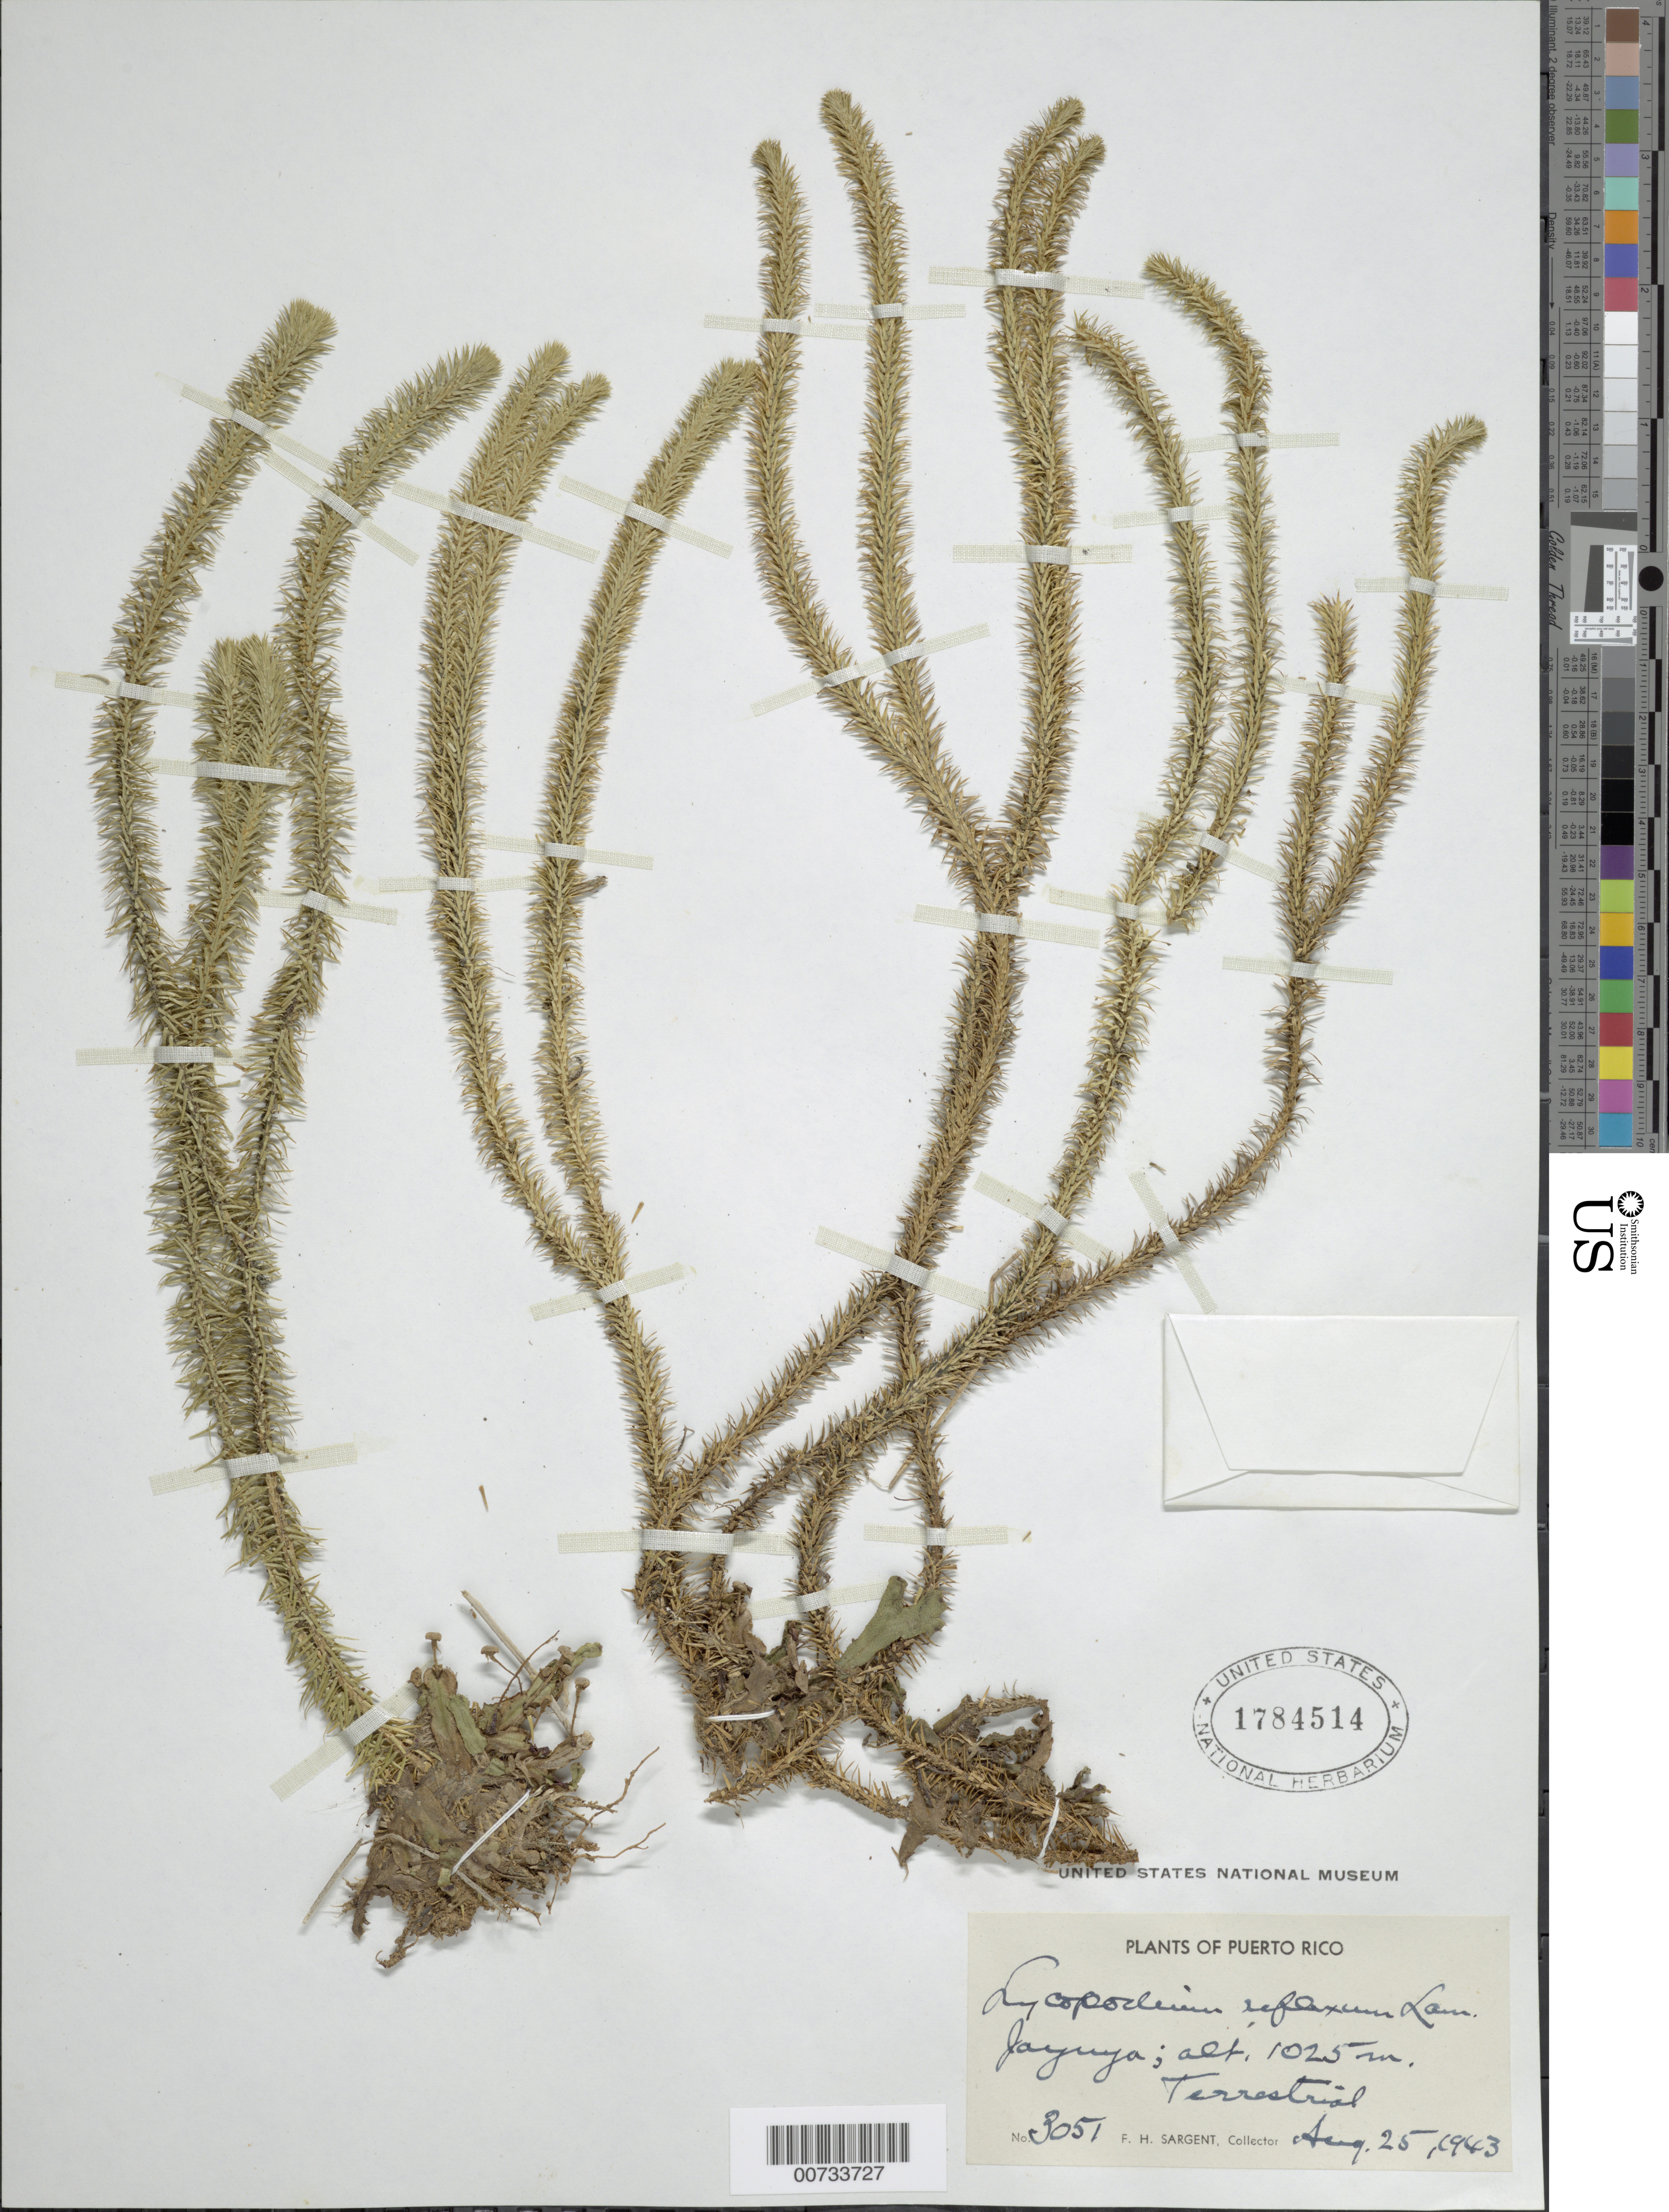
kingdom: Plantae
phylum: Tracheophyta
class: Lycopodiopsida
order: Lycopodiales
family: Lycopodiaceae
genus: Phlegmariurus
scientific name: Phlegmariurus reflexus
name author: (Lam.) B. Øllg.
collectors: F. H. Sargent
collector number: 3051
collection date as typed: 25 Aug 1943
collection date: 1943-08-25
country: Puerto Rico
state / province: Jayuya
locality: Jayuya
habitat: Terrestrial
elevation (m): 1025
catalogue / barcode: US 1784514